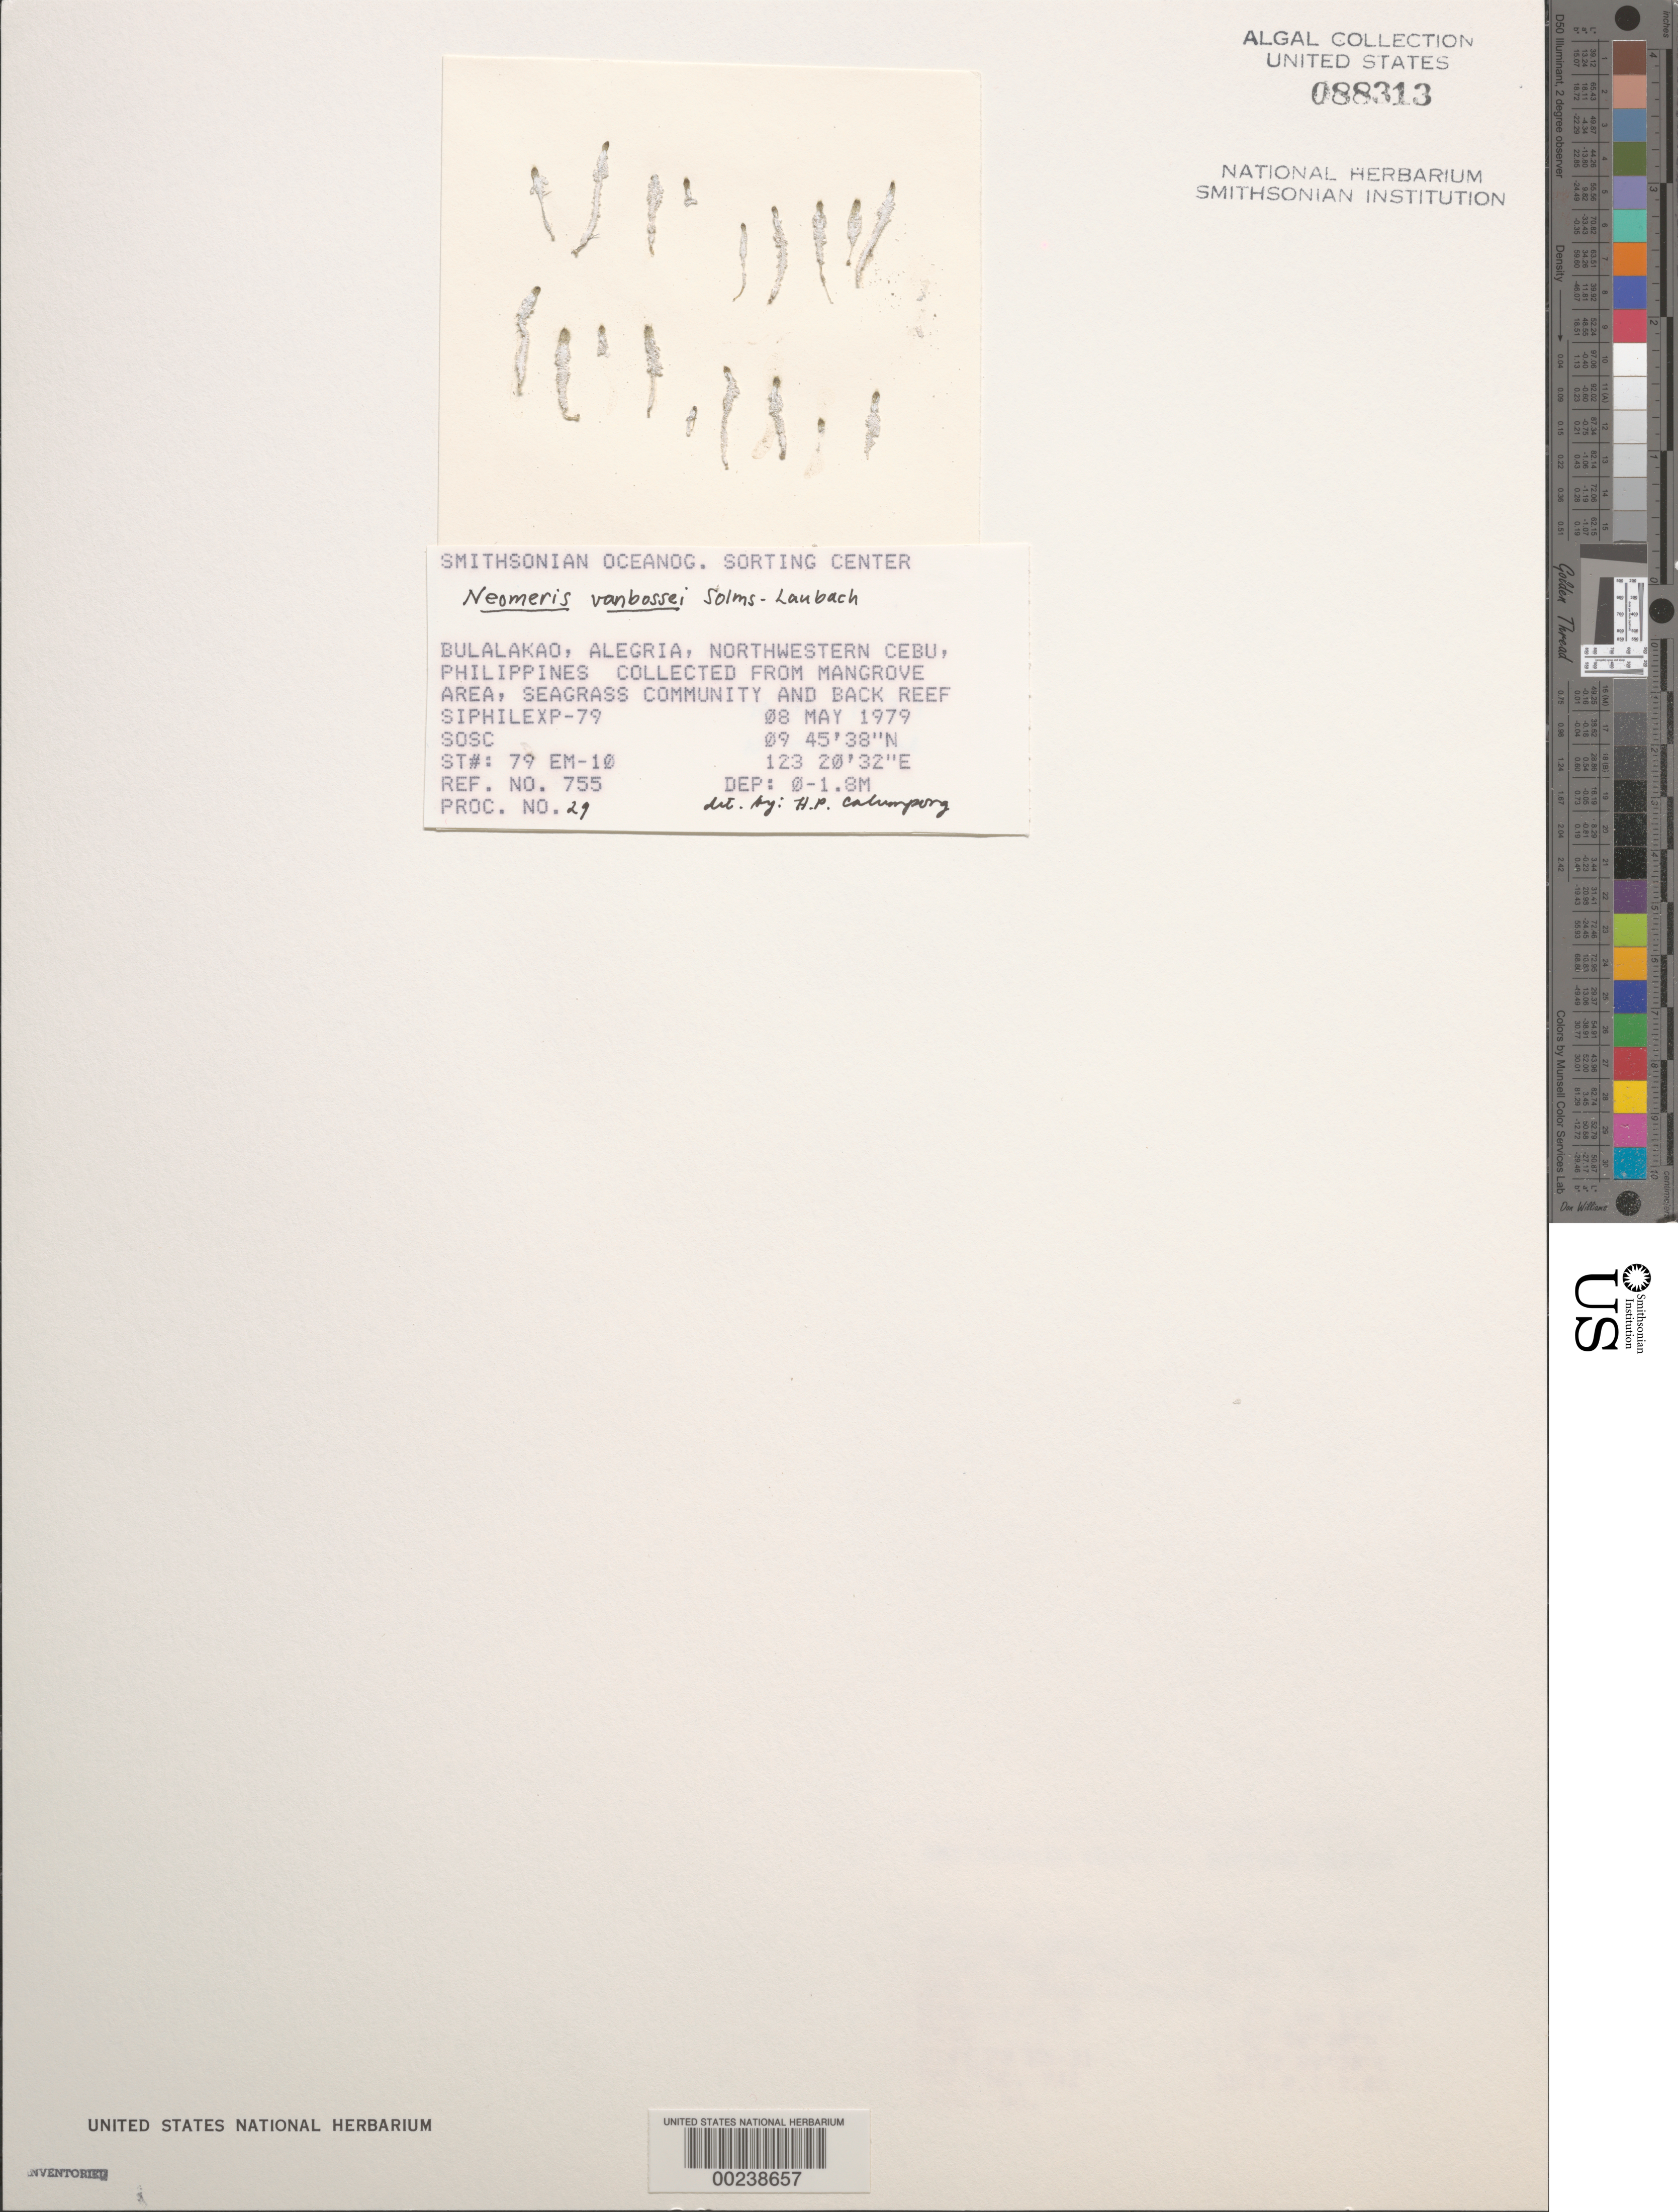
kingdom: Plantae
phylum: Chlorophyta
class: Ulvophyceae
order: Dasycladales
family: Dasycladaceae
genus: Neomeris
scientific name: Neomeris vanbosseae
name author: M. Howe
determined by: Calumpong, H. P.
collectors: SOSC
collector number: Station 79 Em-10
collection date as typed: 08 May 1979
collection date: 1979-05-08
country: Philippines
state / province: Central Visayas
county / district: Cebu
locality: Bulalakao, alegria, cebu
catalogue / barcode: US 88313